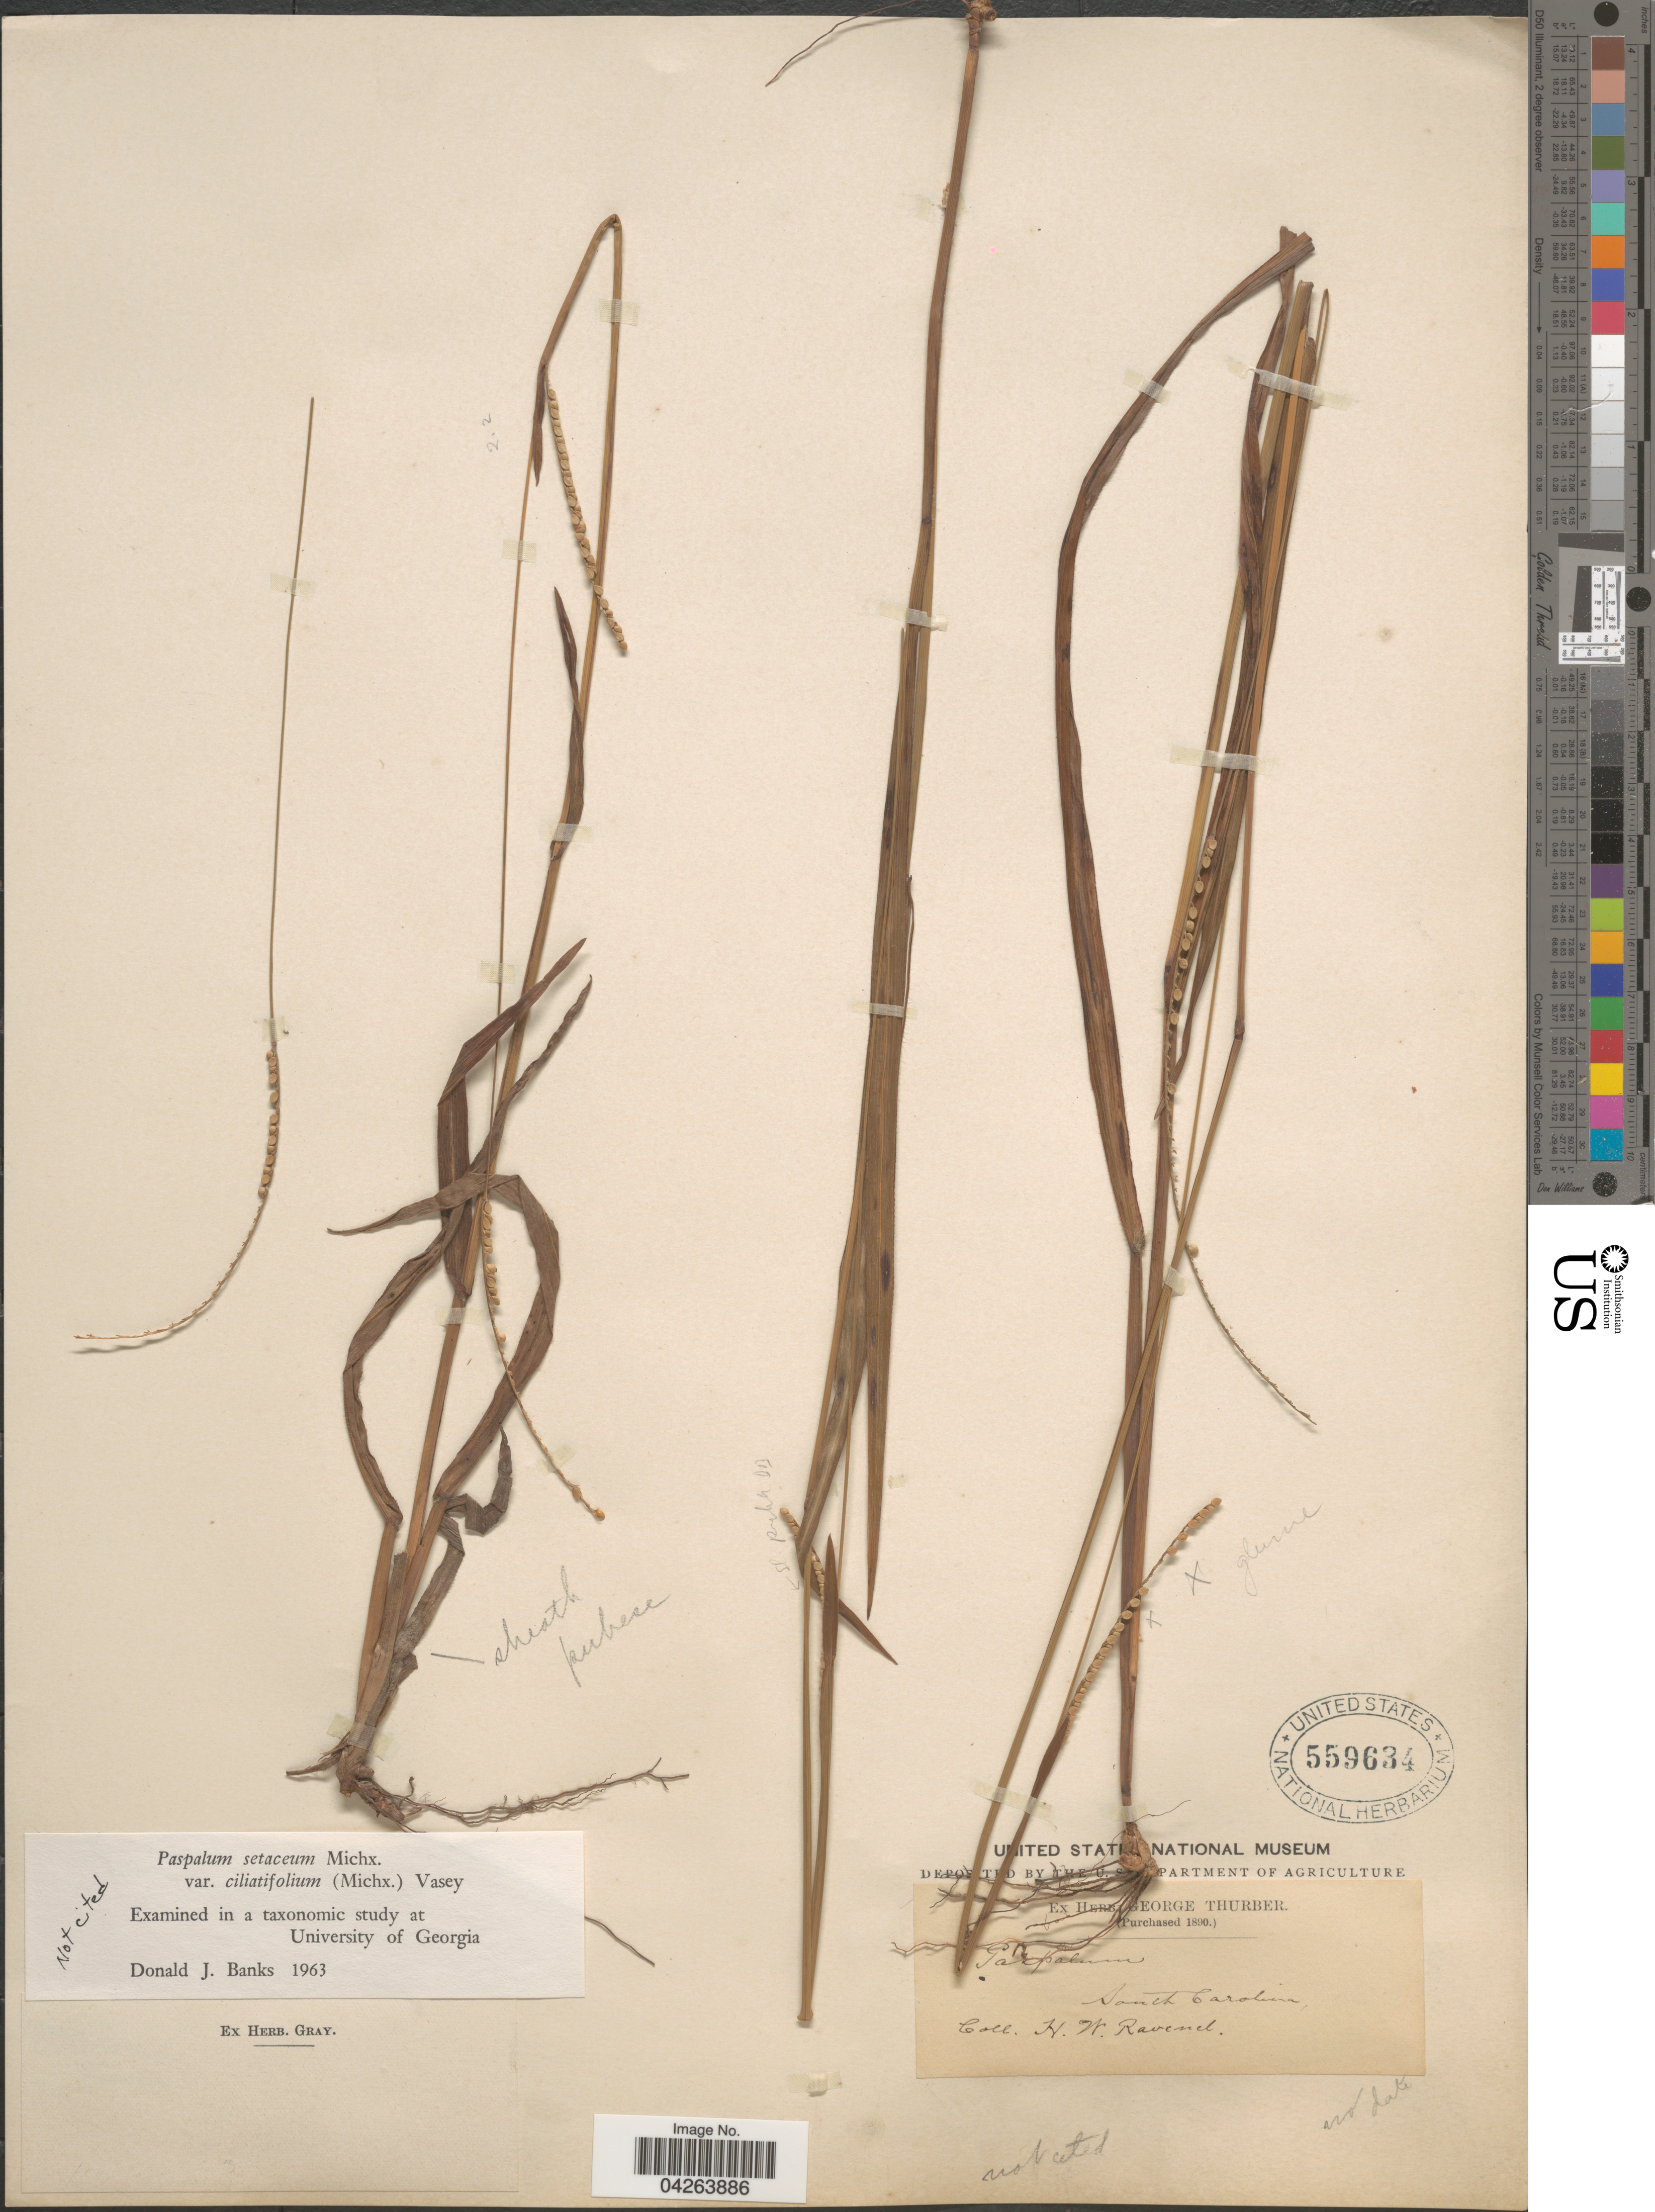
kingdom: Plantae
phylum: Tracheophyta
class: Liliopsida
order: Poales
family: Poaceae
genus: Paspalum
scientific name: Paspalum setaceum var. ciliatifolium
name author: (Michx.) Vasey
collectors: H. Ravenel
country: United States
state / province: South Carolina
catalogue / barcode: US 559634